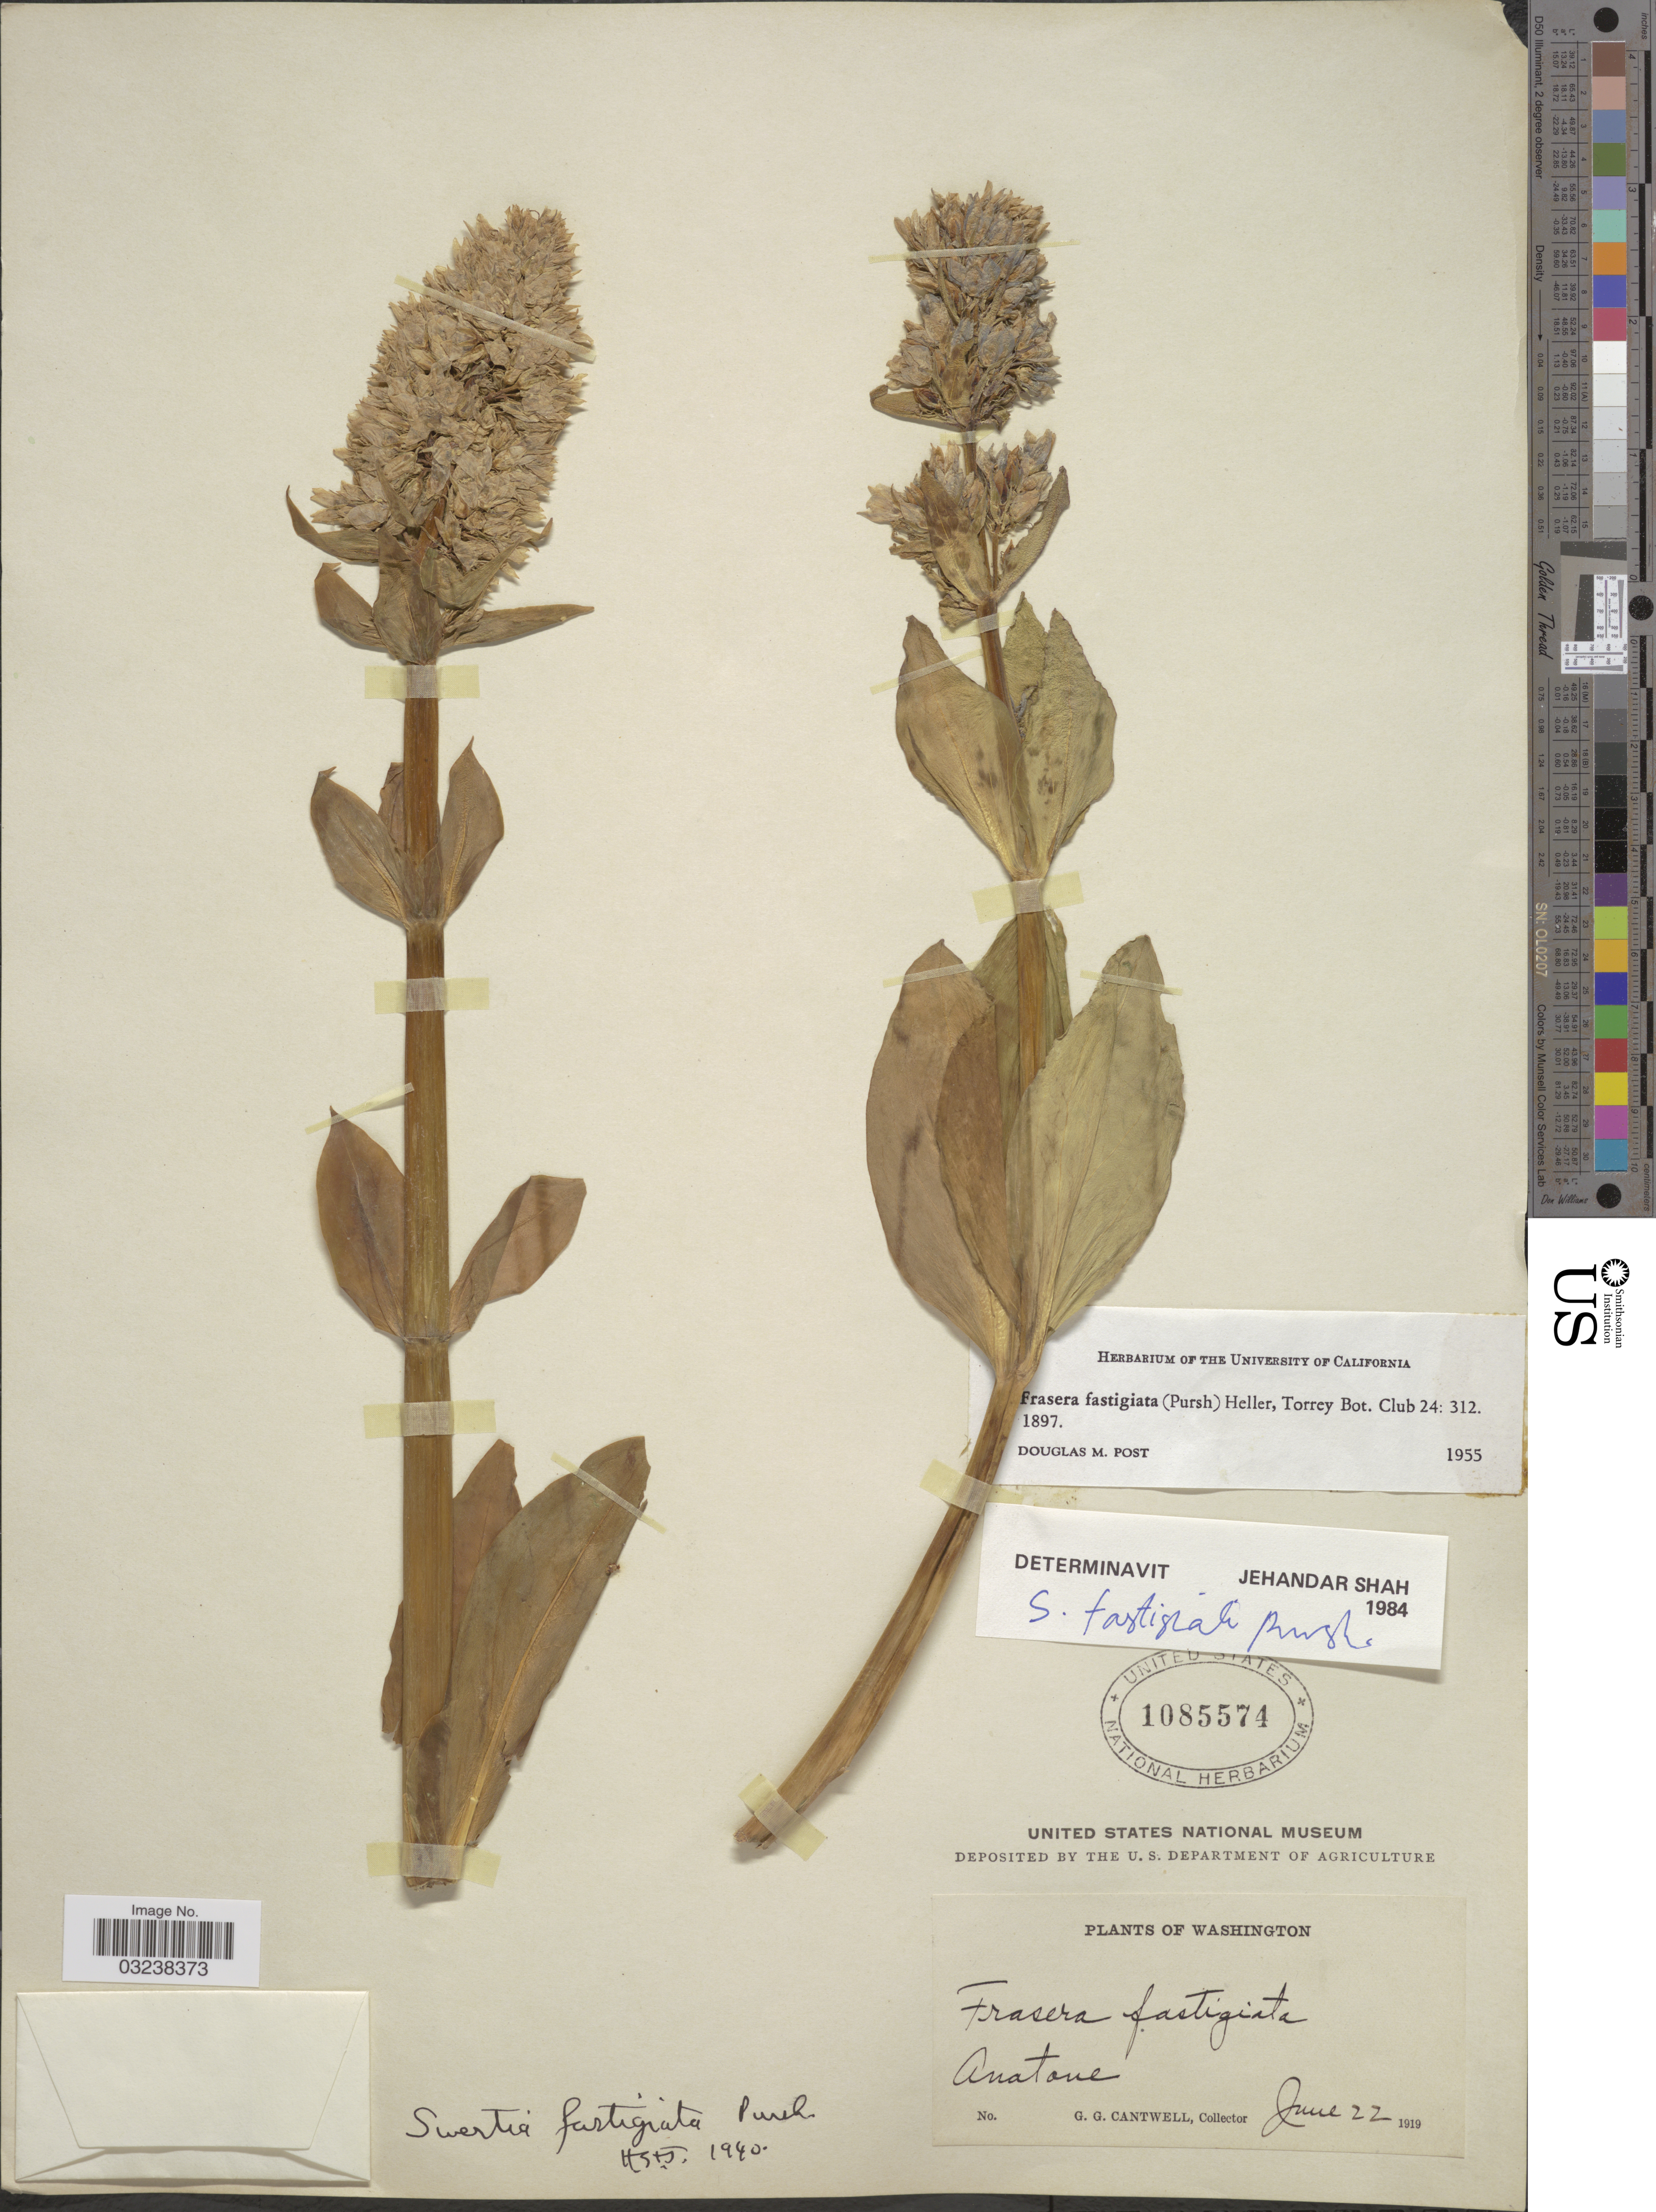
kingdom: Plantae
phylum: Tracheophyta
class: Magnoliopsida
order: Gentianales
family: Gentianaceae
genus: Swertia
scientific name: Swertia fastigiata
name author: Pursh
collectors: G. Cantwell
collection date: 1919-06-22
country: United States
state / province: Washington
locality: Anatone.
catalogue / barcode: US 1085574